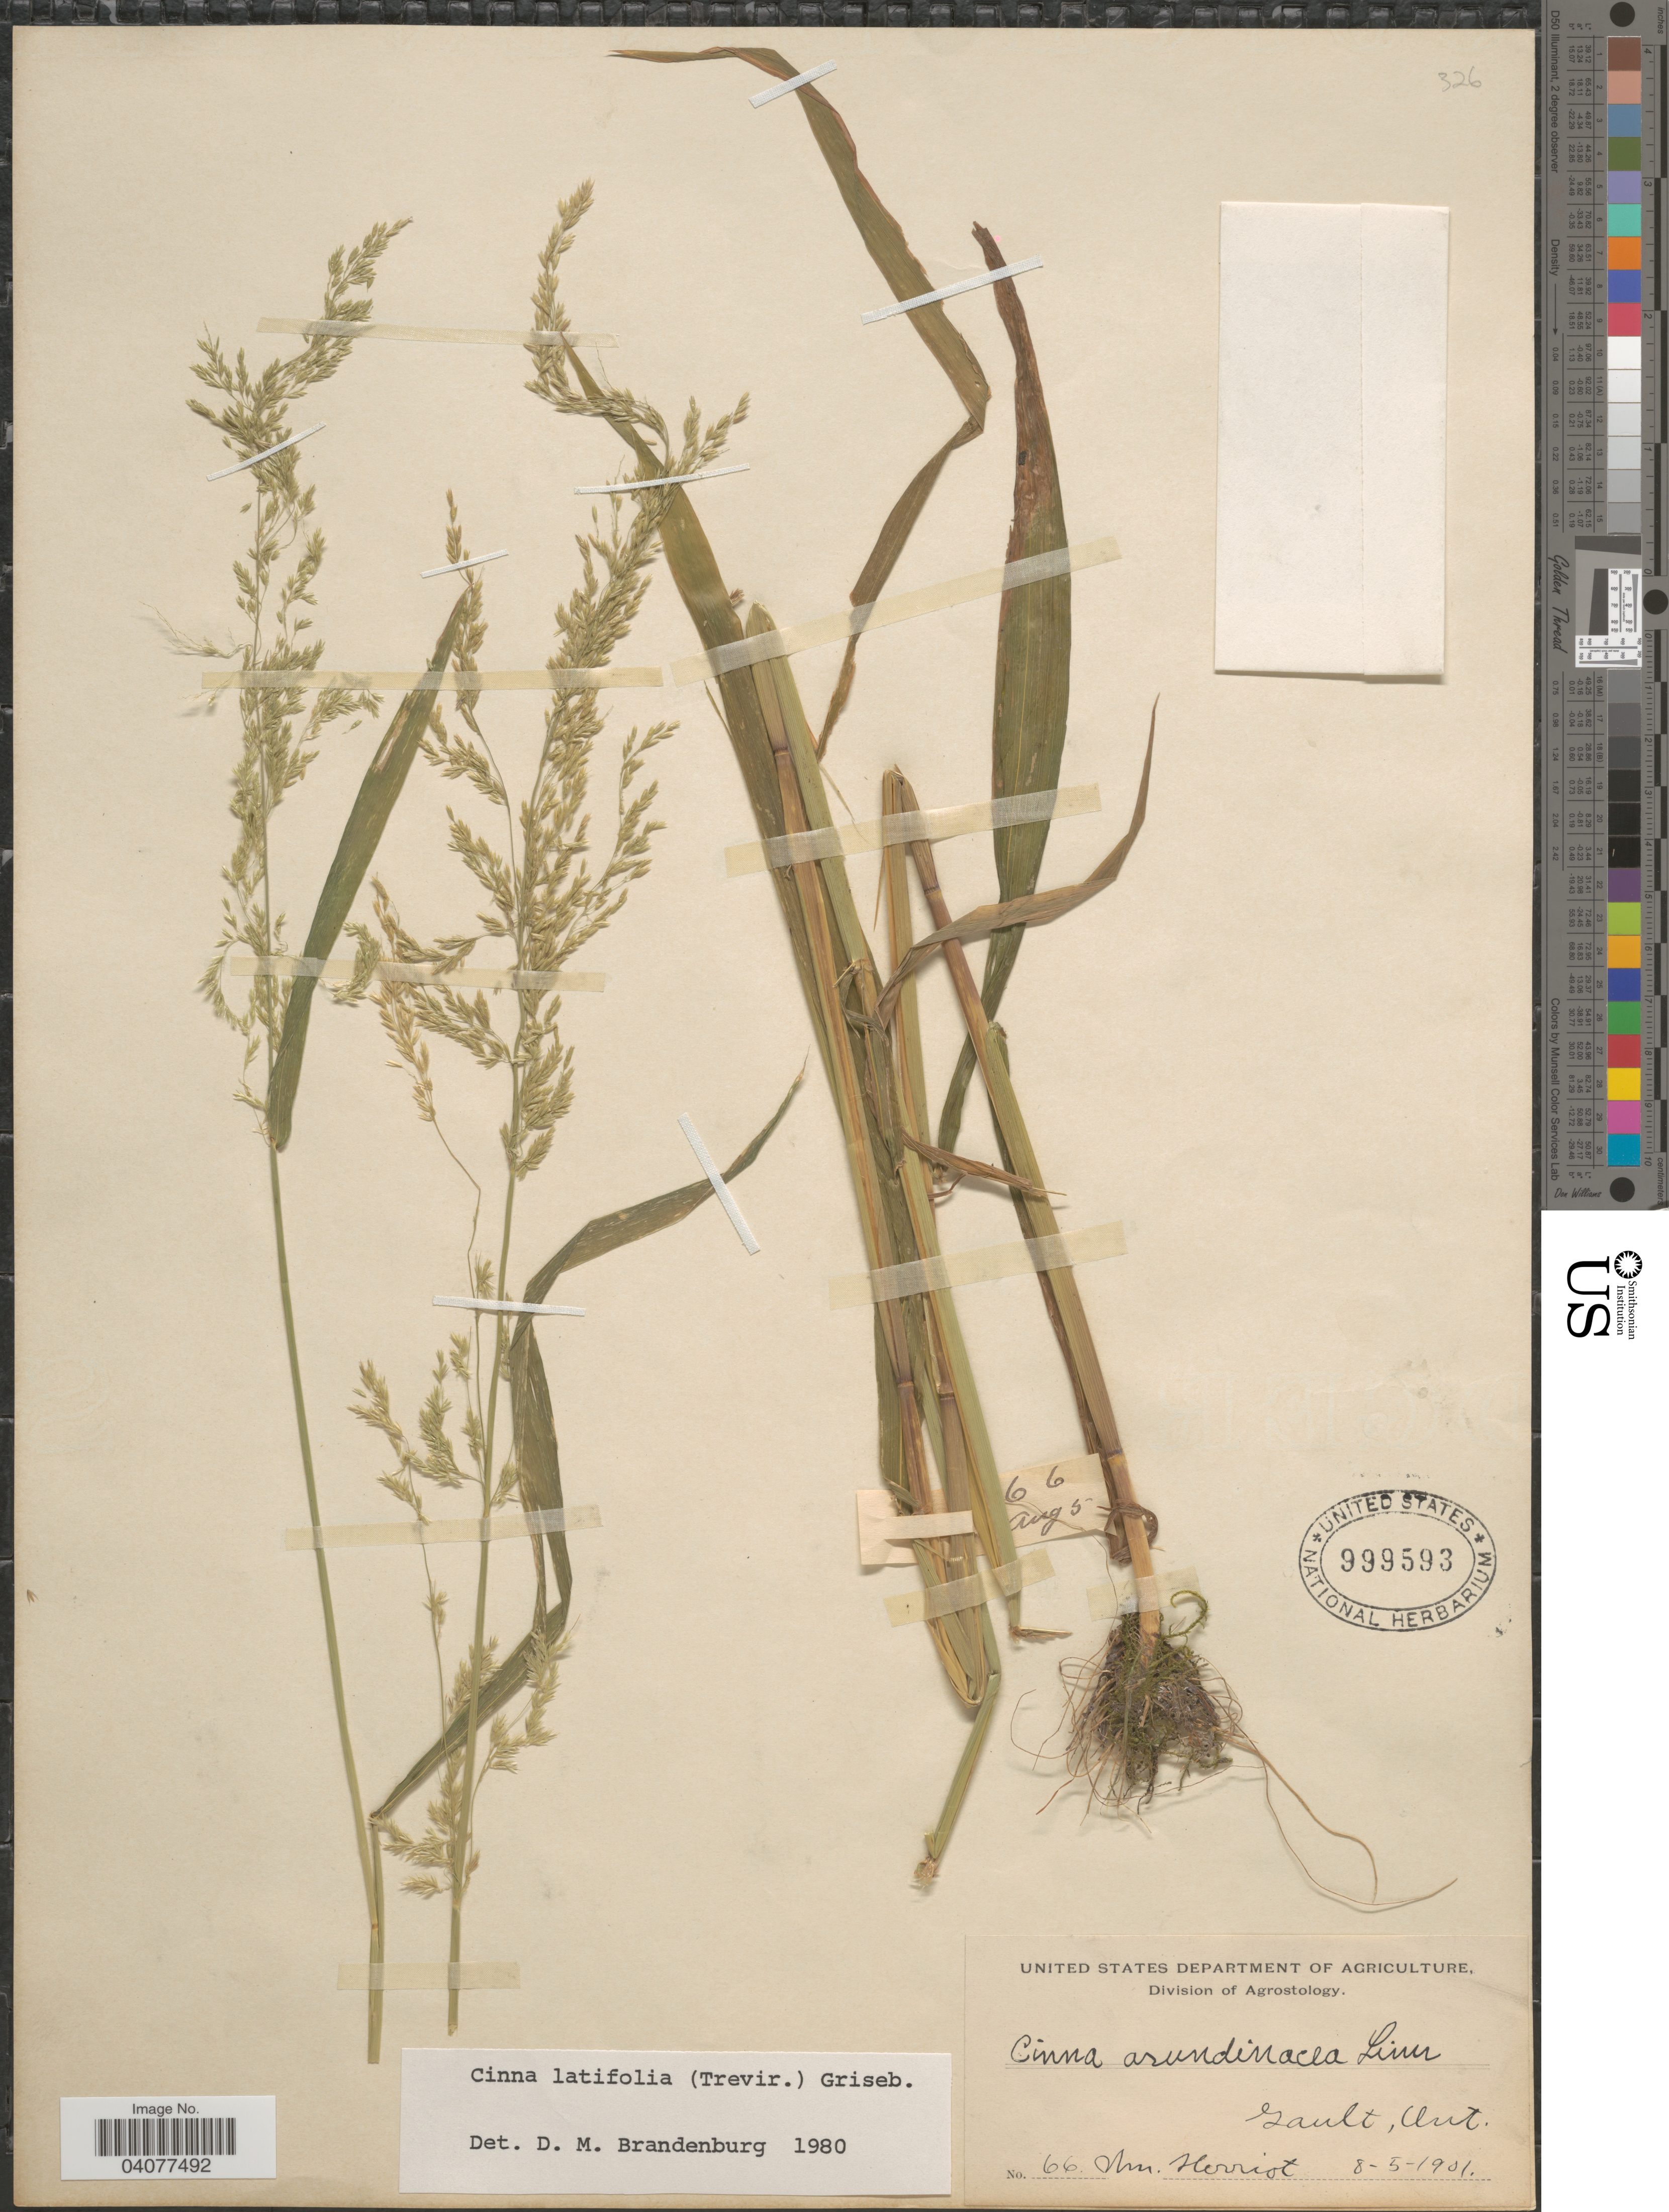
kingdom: Plantae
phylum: Tracheophyta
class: Liliopsida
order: Poales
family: Poaceae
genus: Cinna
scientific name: Cinna latifolia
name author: (Trevir. ex Goeppert) Griseb.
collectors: W. Herriot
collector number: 66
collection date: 1901-05-08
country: Canada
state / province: Ontario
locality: Gault.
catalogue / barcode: US 999593